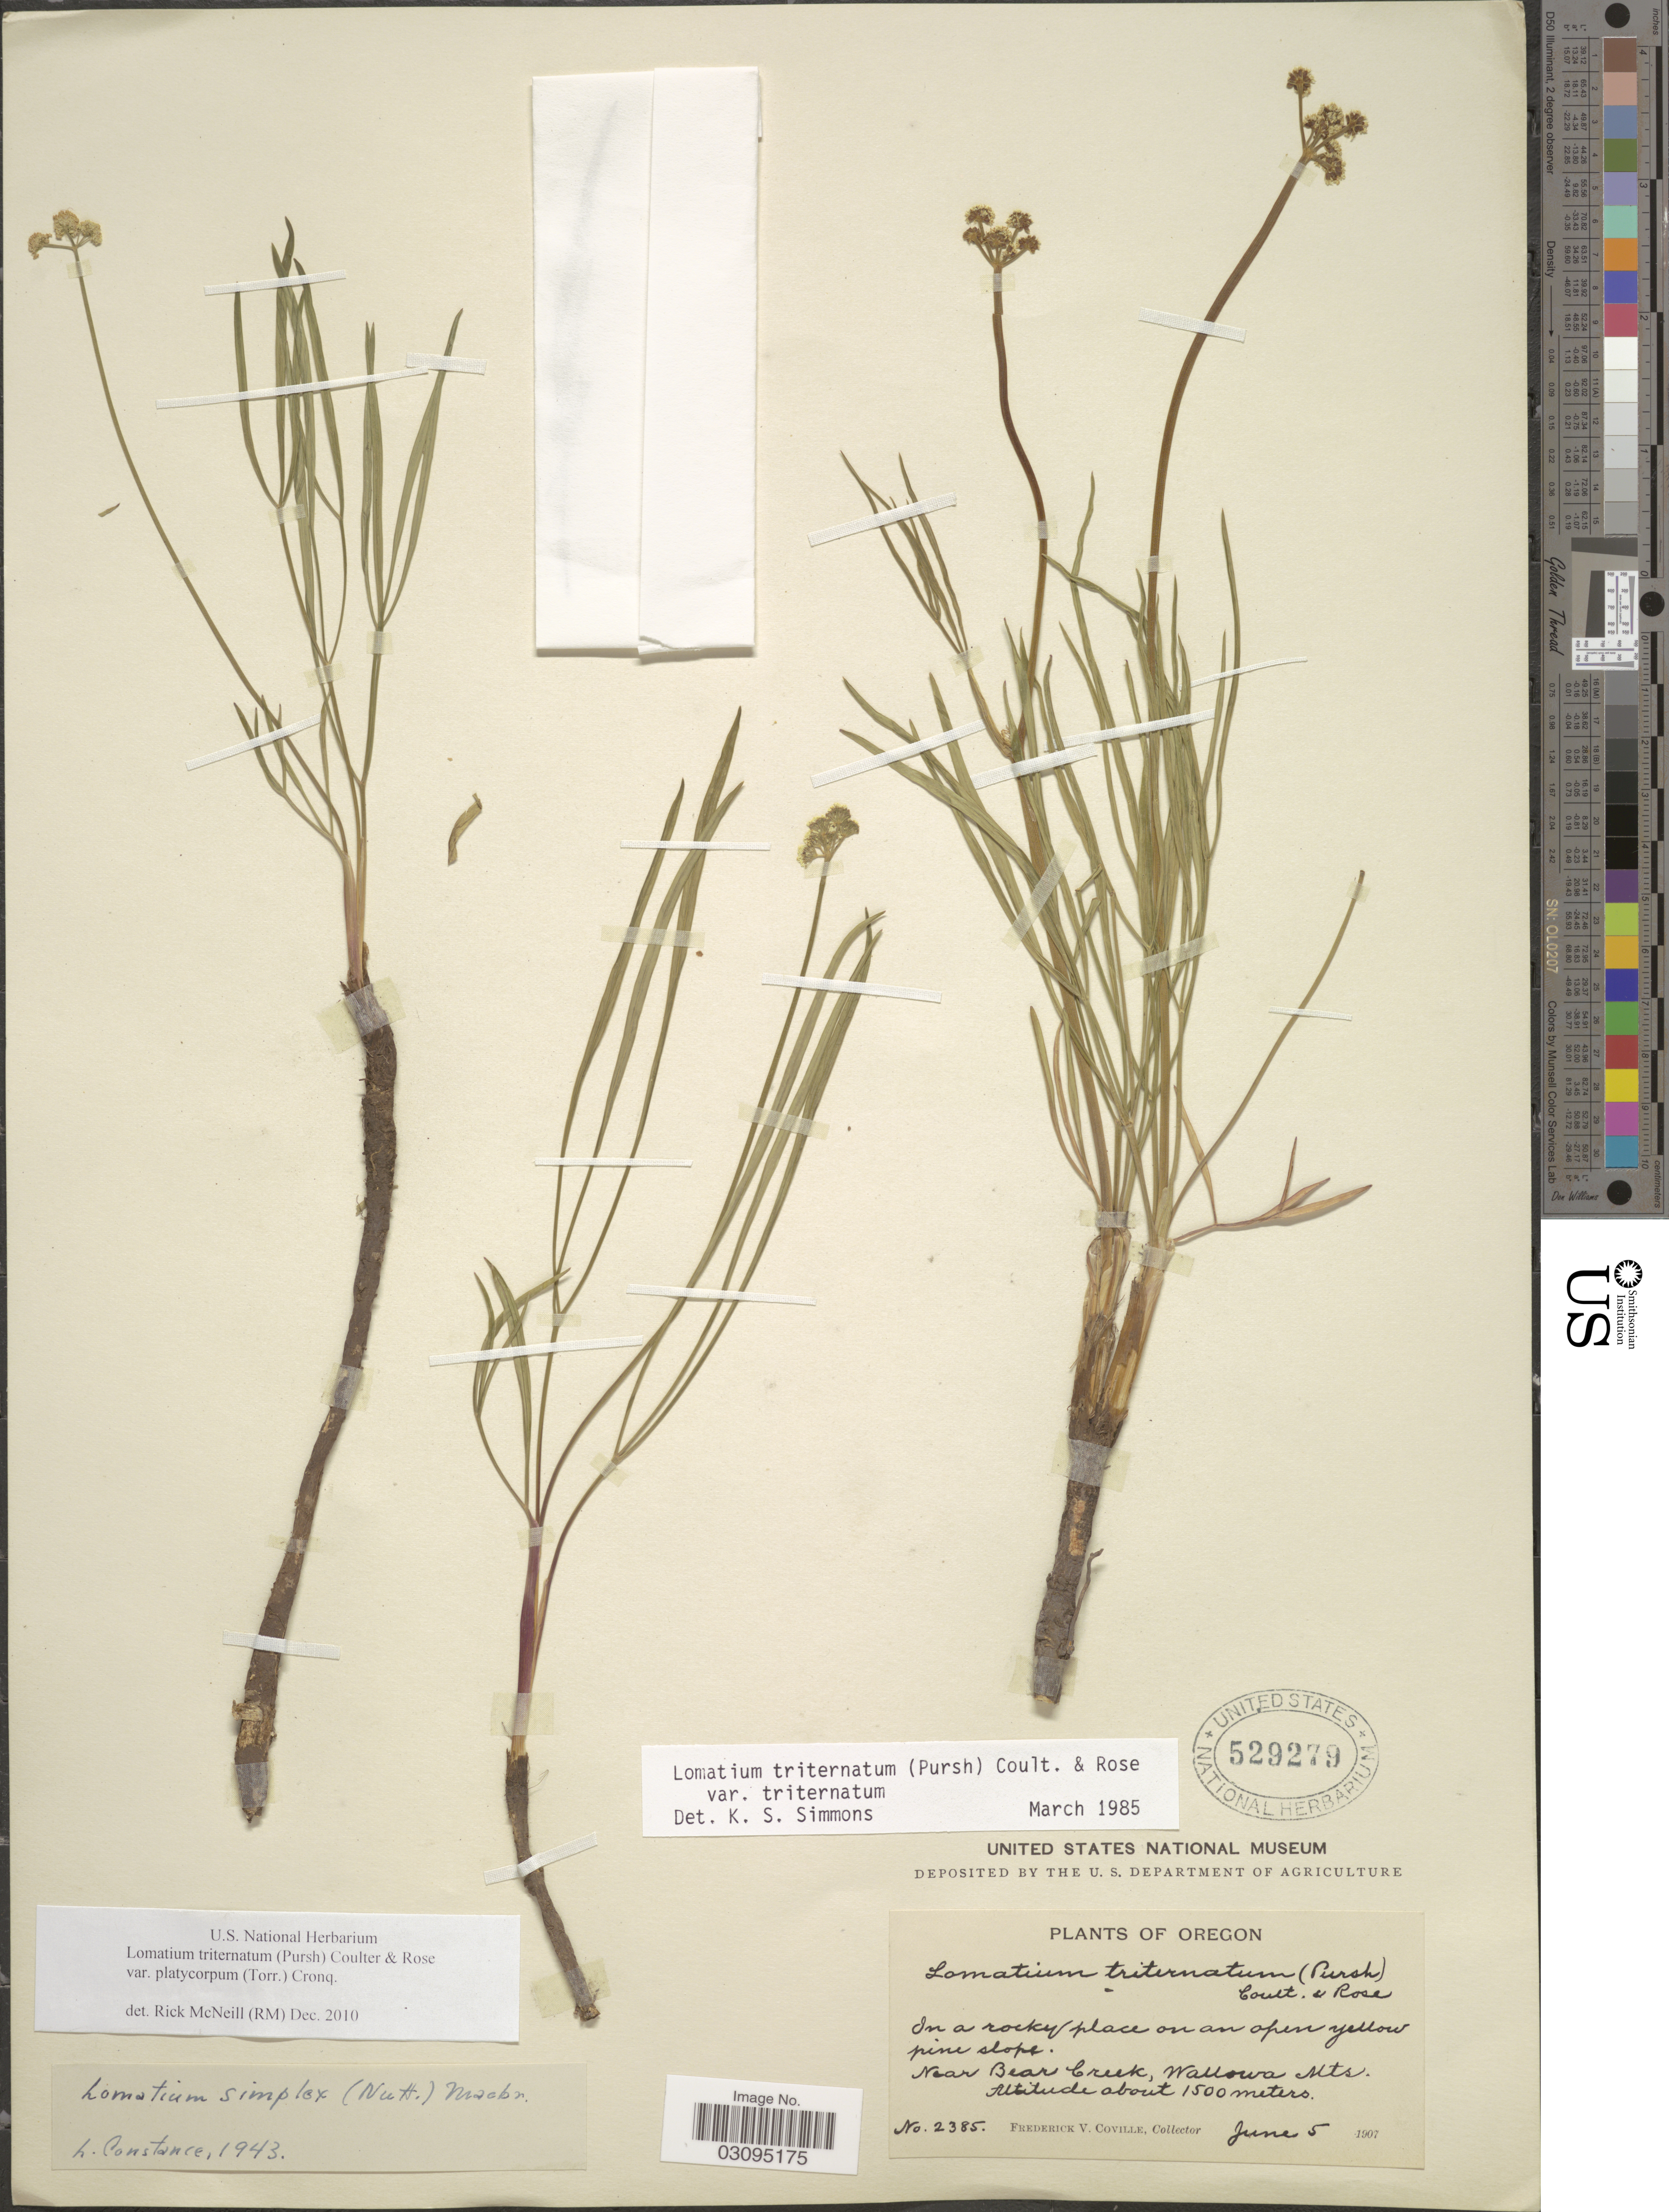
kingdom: Plantae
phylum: Tracheophyta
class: Magnoliopsida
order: Apiales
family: Apiaceae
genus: Lomatium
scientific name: Lomatium triternatum var. platycarpum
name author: (Torr.) B. Boivin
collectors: F. V. Coville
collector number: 2385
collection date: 1907-06-05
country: United States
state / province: Oregon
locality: Near Bear Creek, Wallowa Mts.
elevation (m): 1500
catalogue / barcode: US 529279